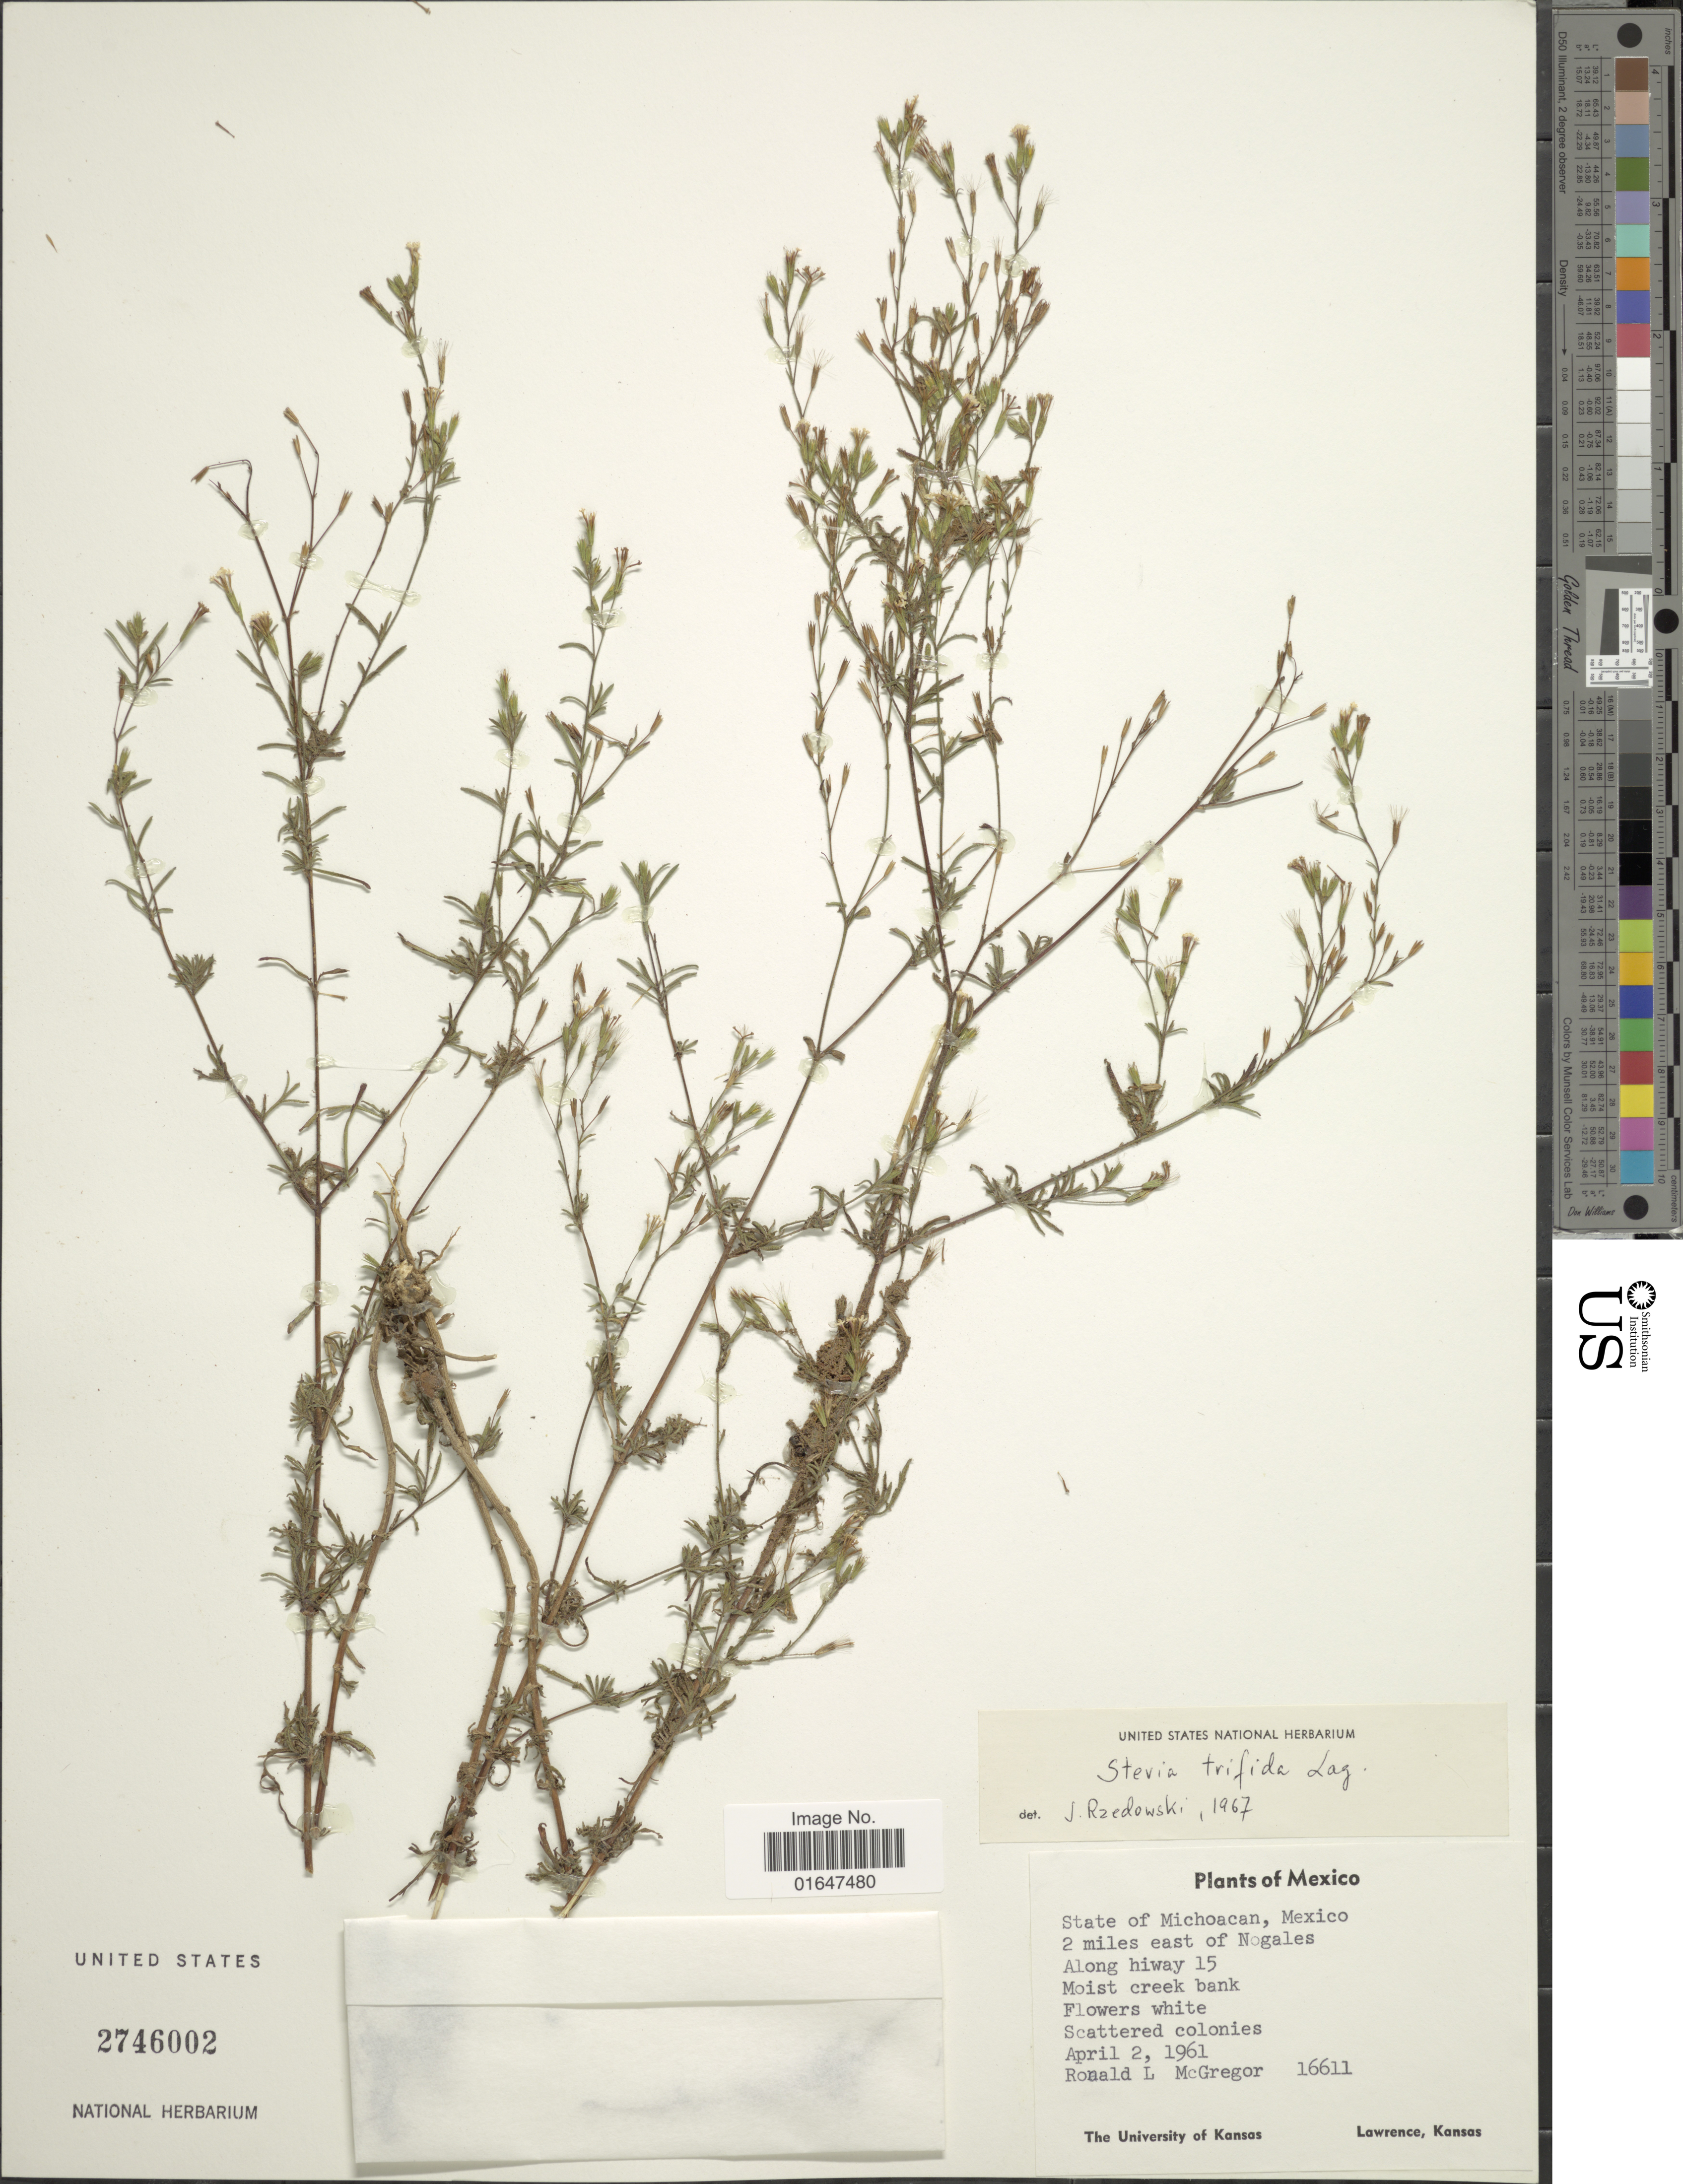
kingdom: Plantae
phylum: Tracheophyta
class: Magnoliopsida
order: Asterales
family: Asteraceae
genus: Stevia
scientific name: Stevia trifida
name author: Lag.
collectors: R. L. McGregor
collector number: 16611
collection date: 1961-04-02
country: Mexico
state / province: Michoacán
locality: Mexico, 2 miles east of Nogales, along Highway 15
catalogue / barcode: US 2746002